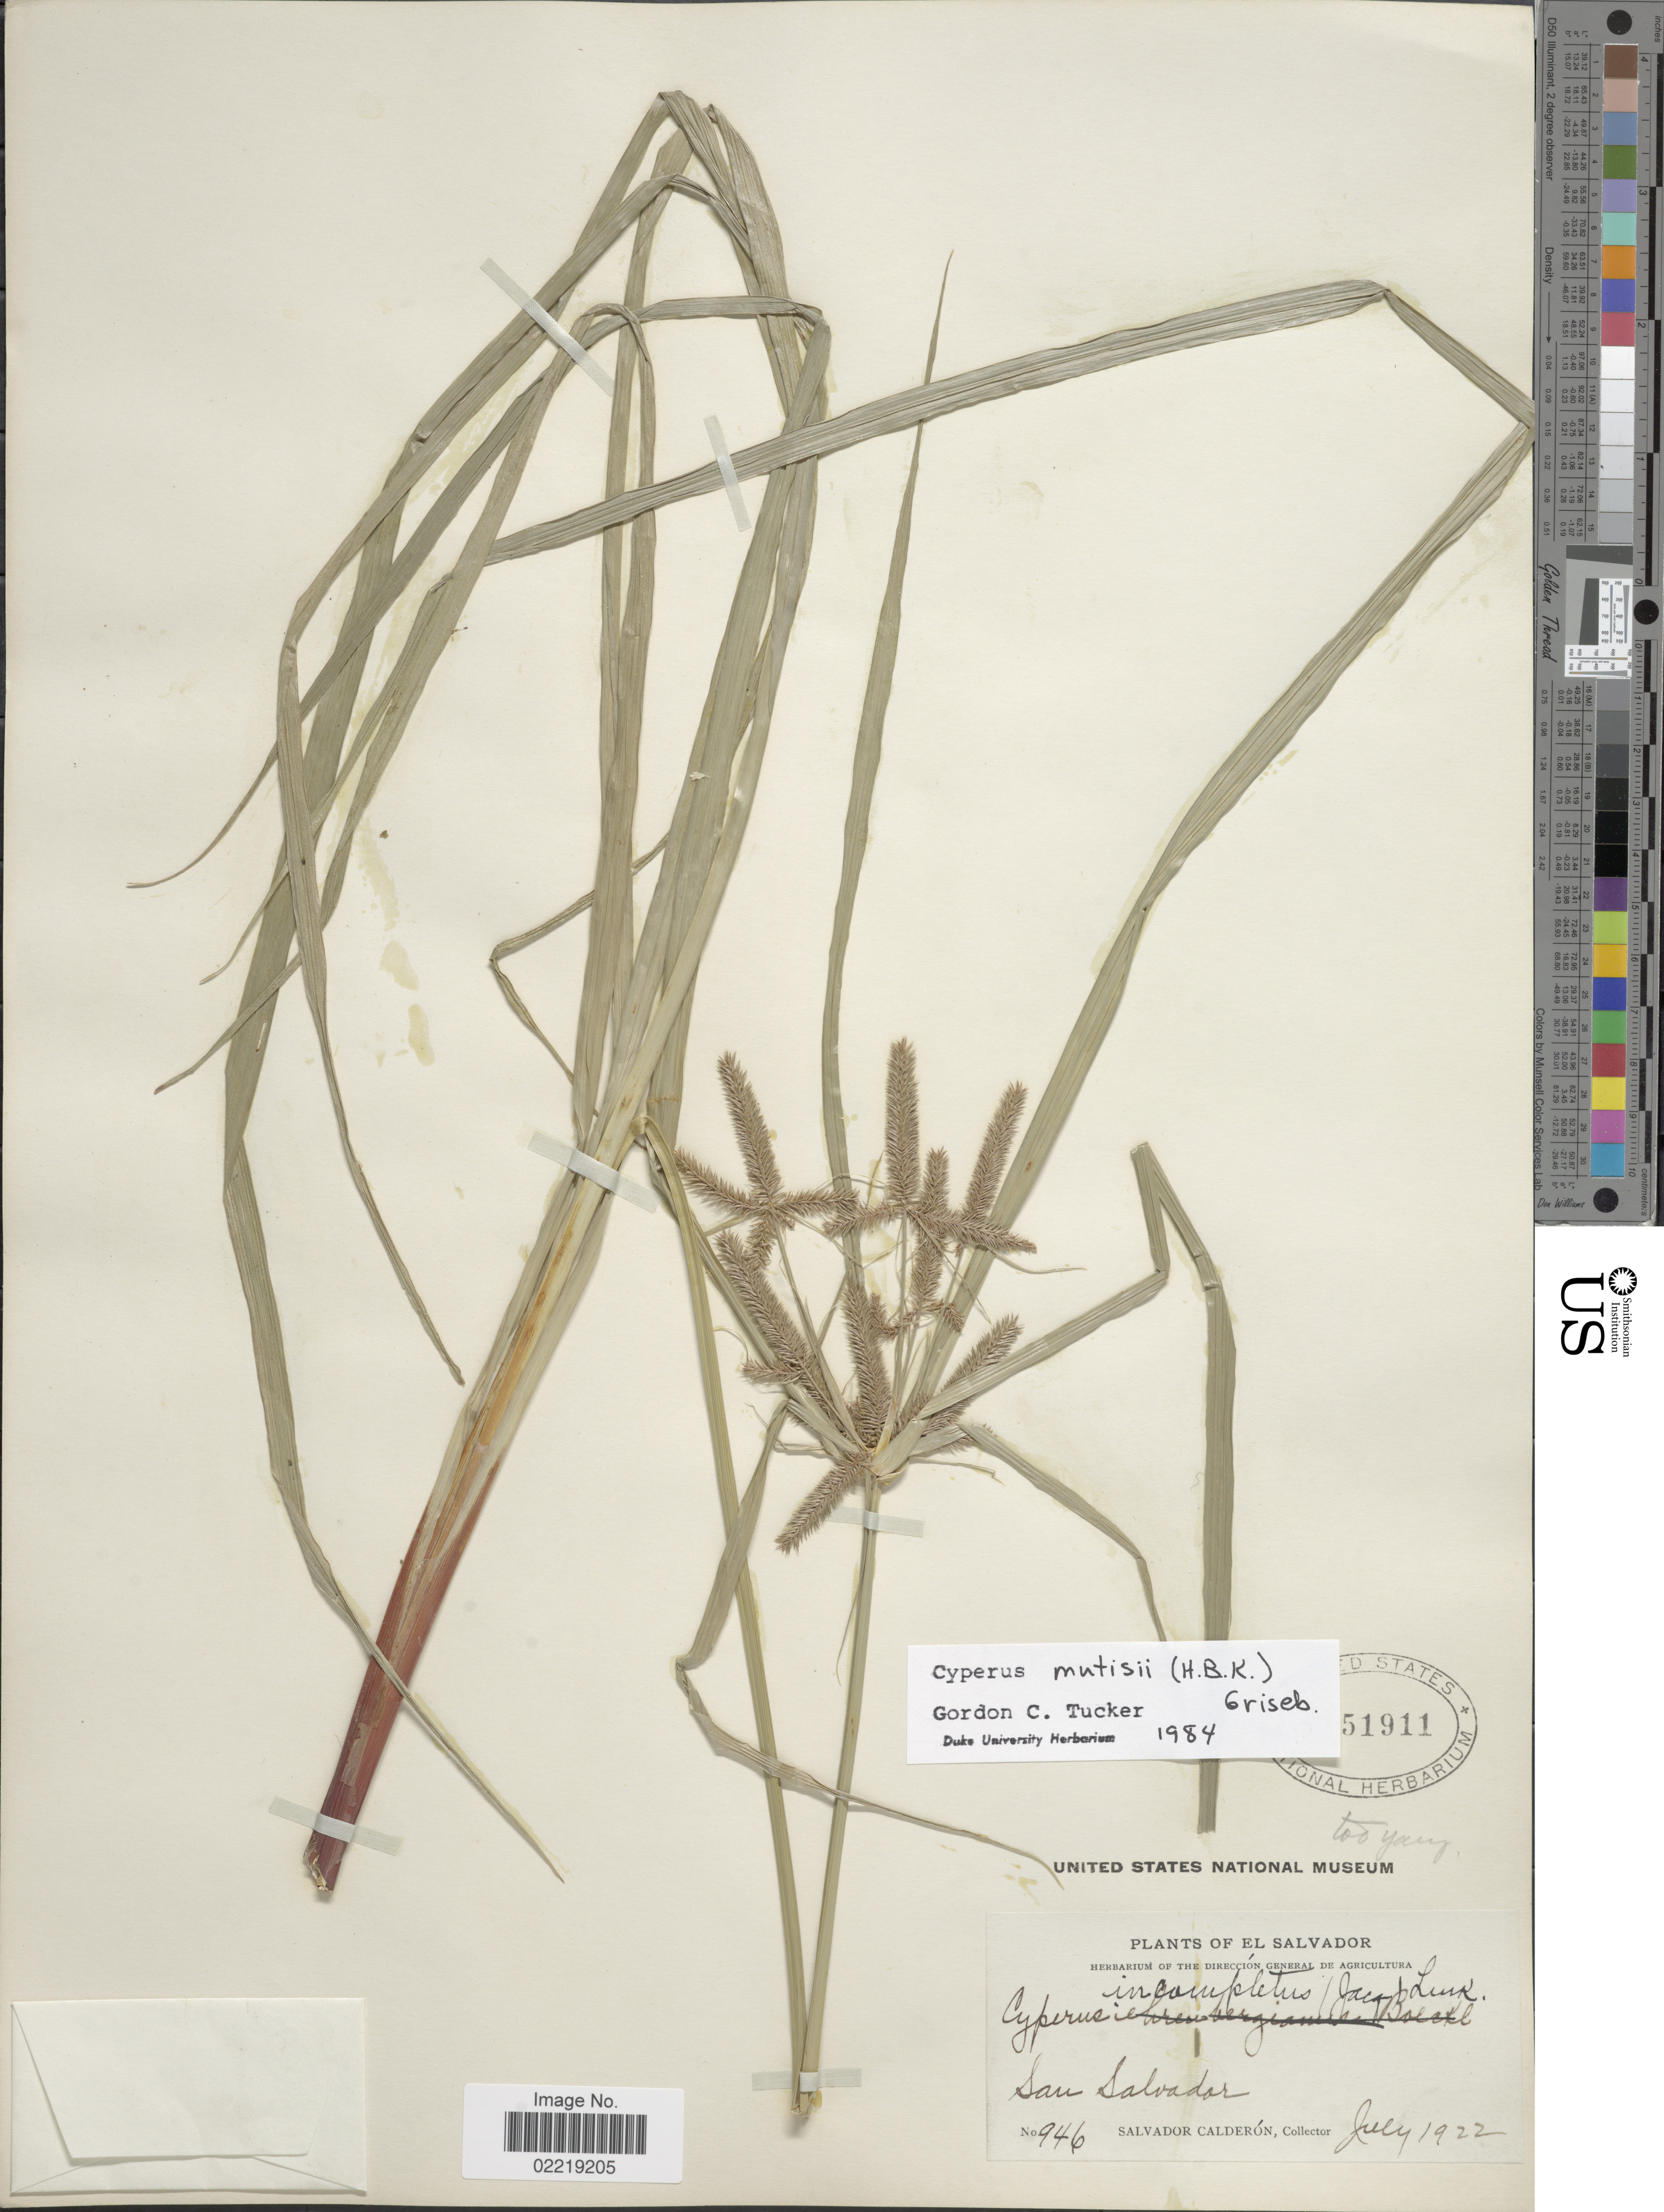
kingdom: Plantae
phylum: Tracheophyta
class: Liliopsida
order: Poales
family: Cyperaceae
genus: Cyperus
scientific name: Cyperus mutisii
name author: (Kunth) Andersson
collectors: S. Calderón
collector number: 946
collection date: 1922-07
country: El Salvador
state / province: San Salvador